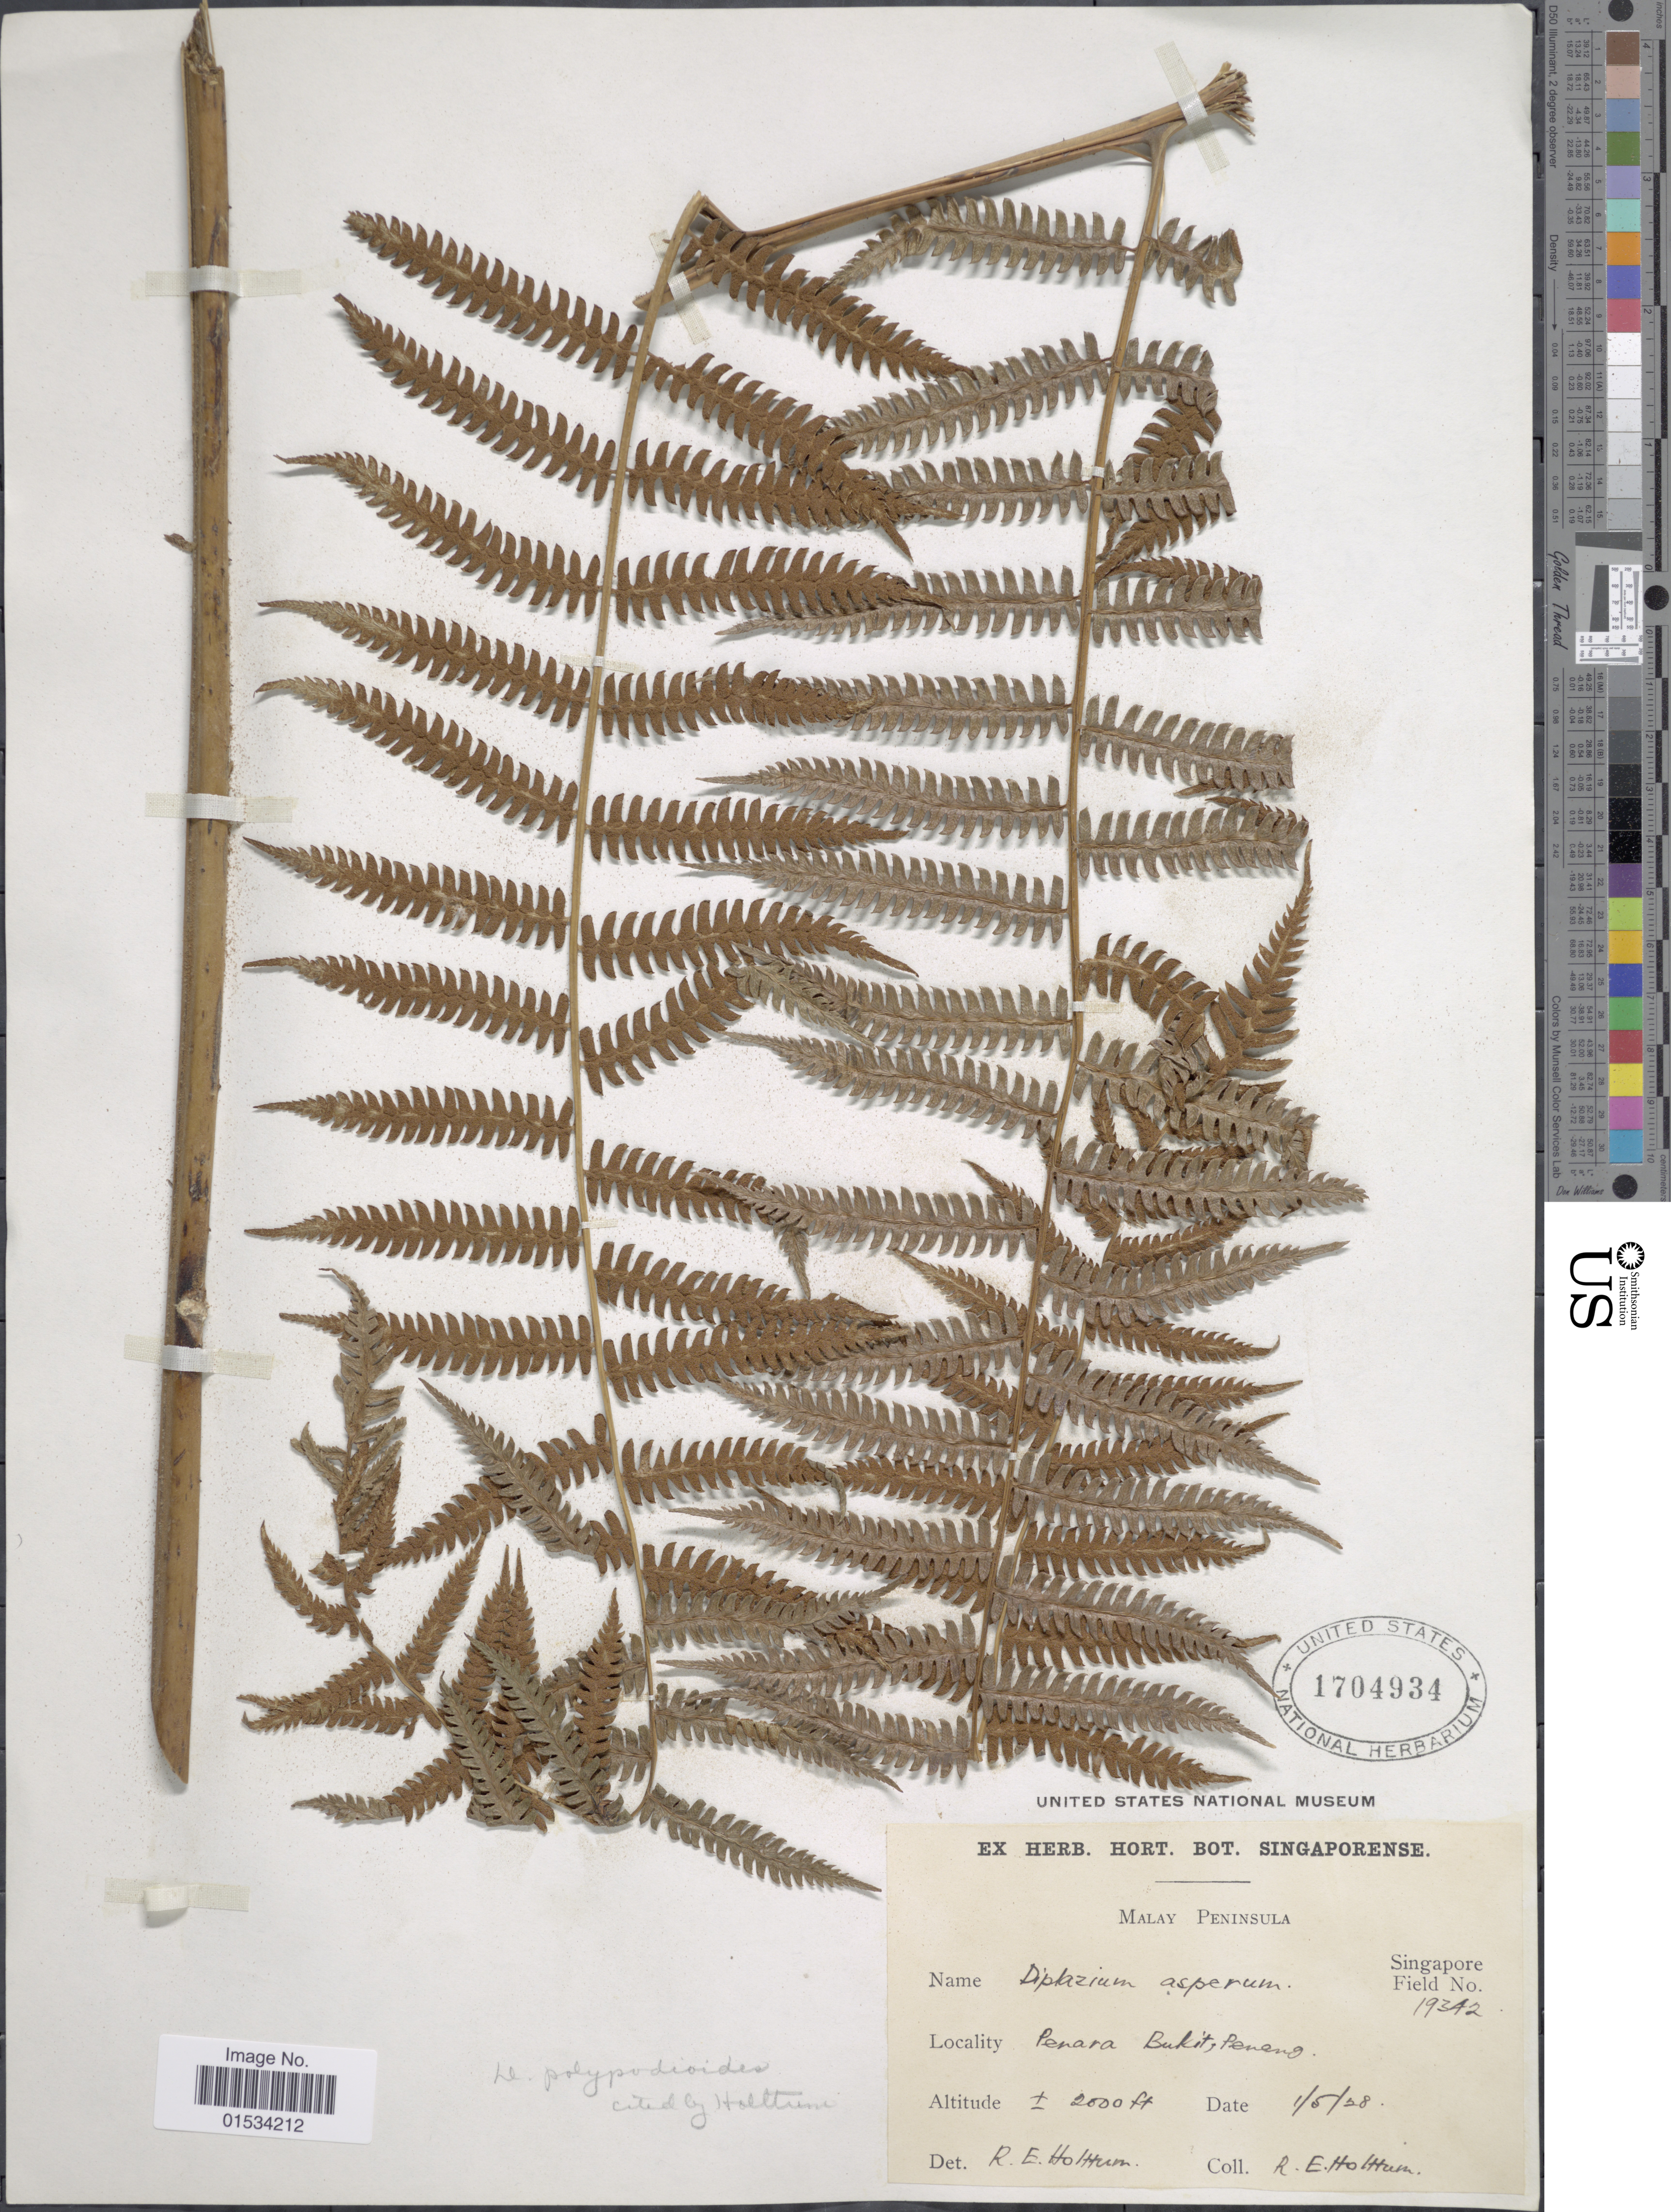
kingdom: Plantae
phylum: Tracheophyta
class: Polypodiopsida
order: Polypodiales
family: Athyriaceae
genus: Diplazium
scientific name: Diplazium polypodioides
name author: Blume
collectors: R. E. Holttum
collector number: Singapore Field 19342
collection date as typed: Transcribed d/m/y: 1/5/38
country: Malaysia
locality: Penara Bukit, Penang, Malay Peninsula [interpreted]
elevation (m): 610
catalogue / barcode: US 1704934